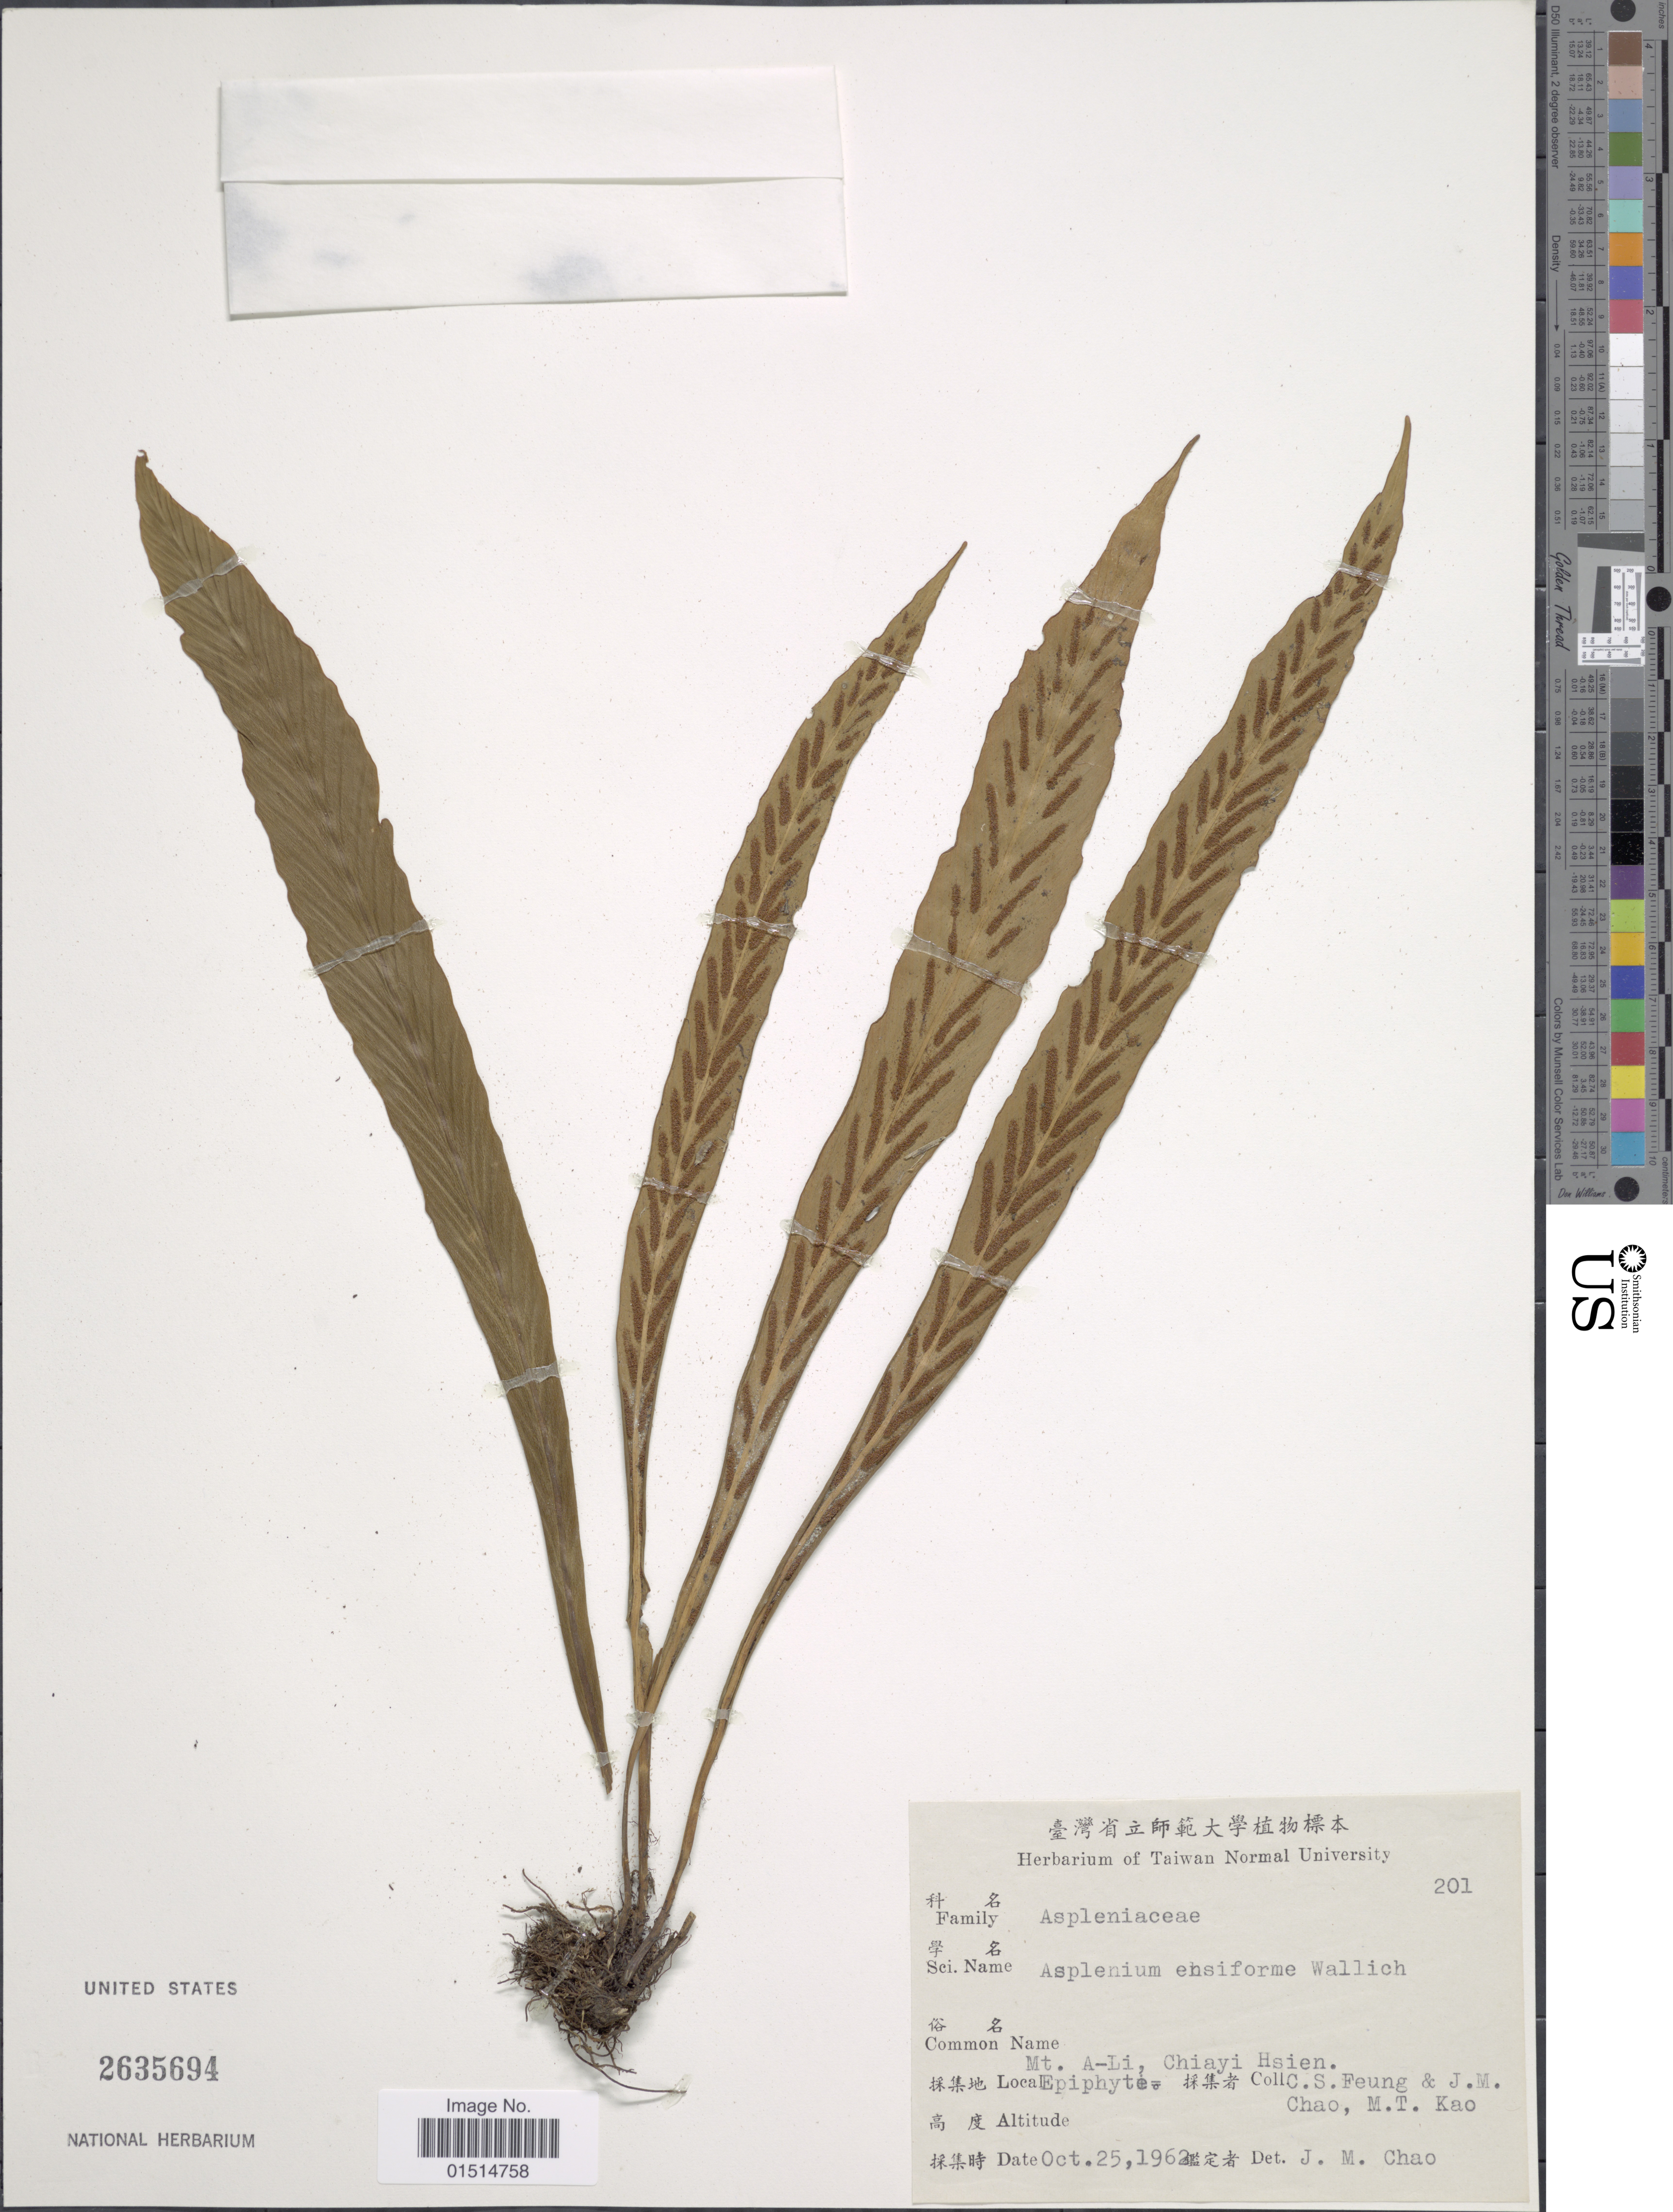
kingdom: Plantae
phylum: Tracheophyta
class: Polypodiopsida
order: Polypodiales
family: Aspleniaceae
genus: Asplenium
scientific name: Asplenium ensiforme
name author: Wall. ex Hook. & Grev.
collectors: C. Feung, J. Chao & M. T. Kao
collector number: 201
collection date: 1962-10-25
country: Taiwan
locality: Mt. A-Li, Chiayi Hsien.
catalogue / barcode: US 2635694